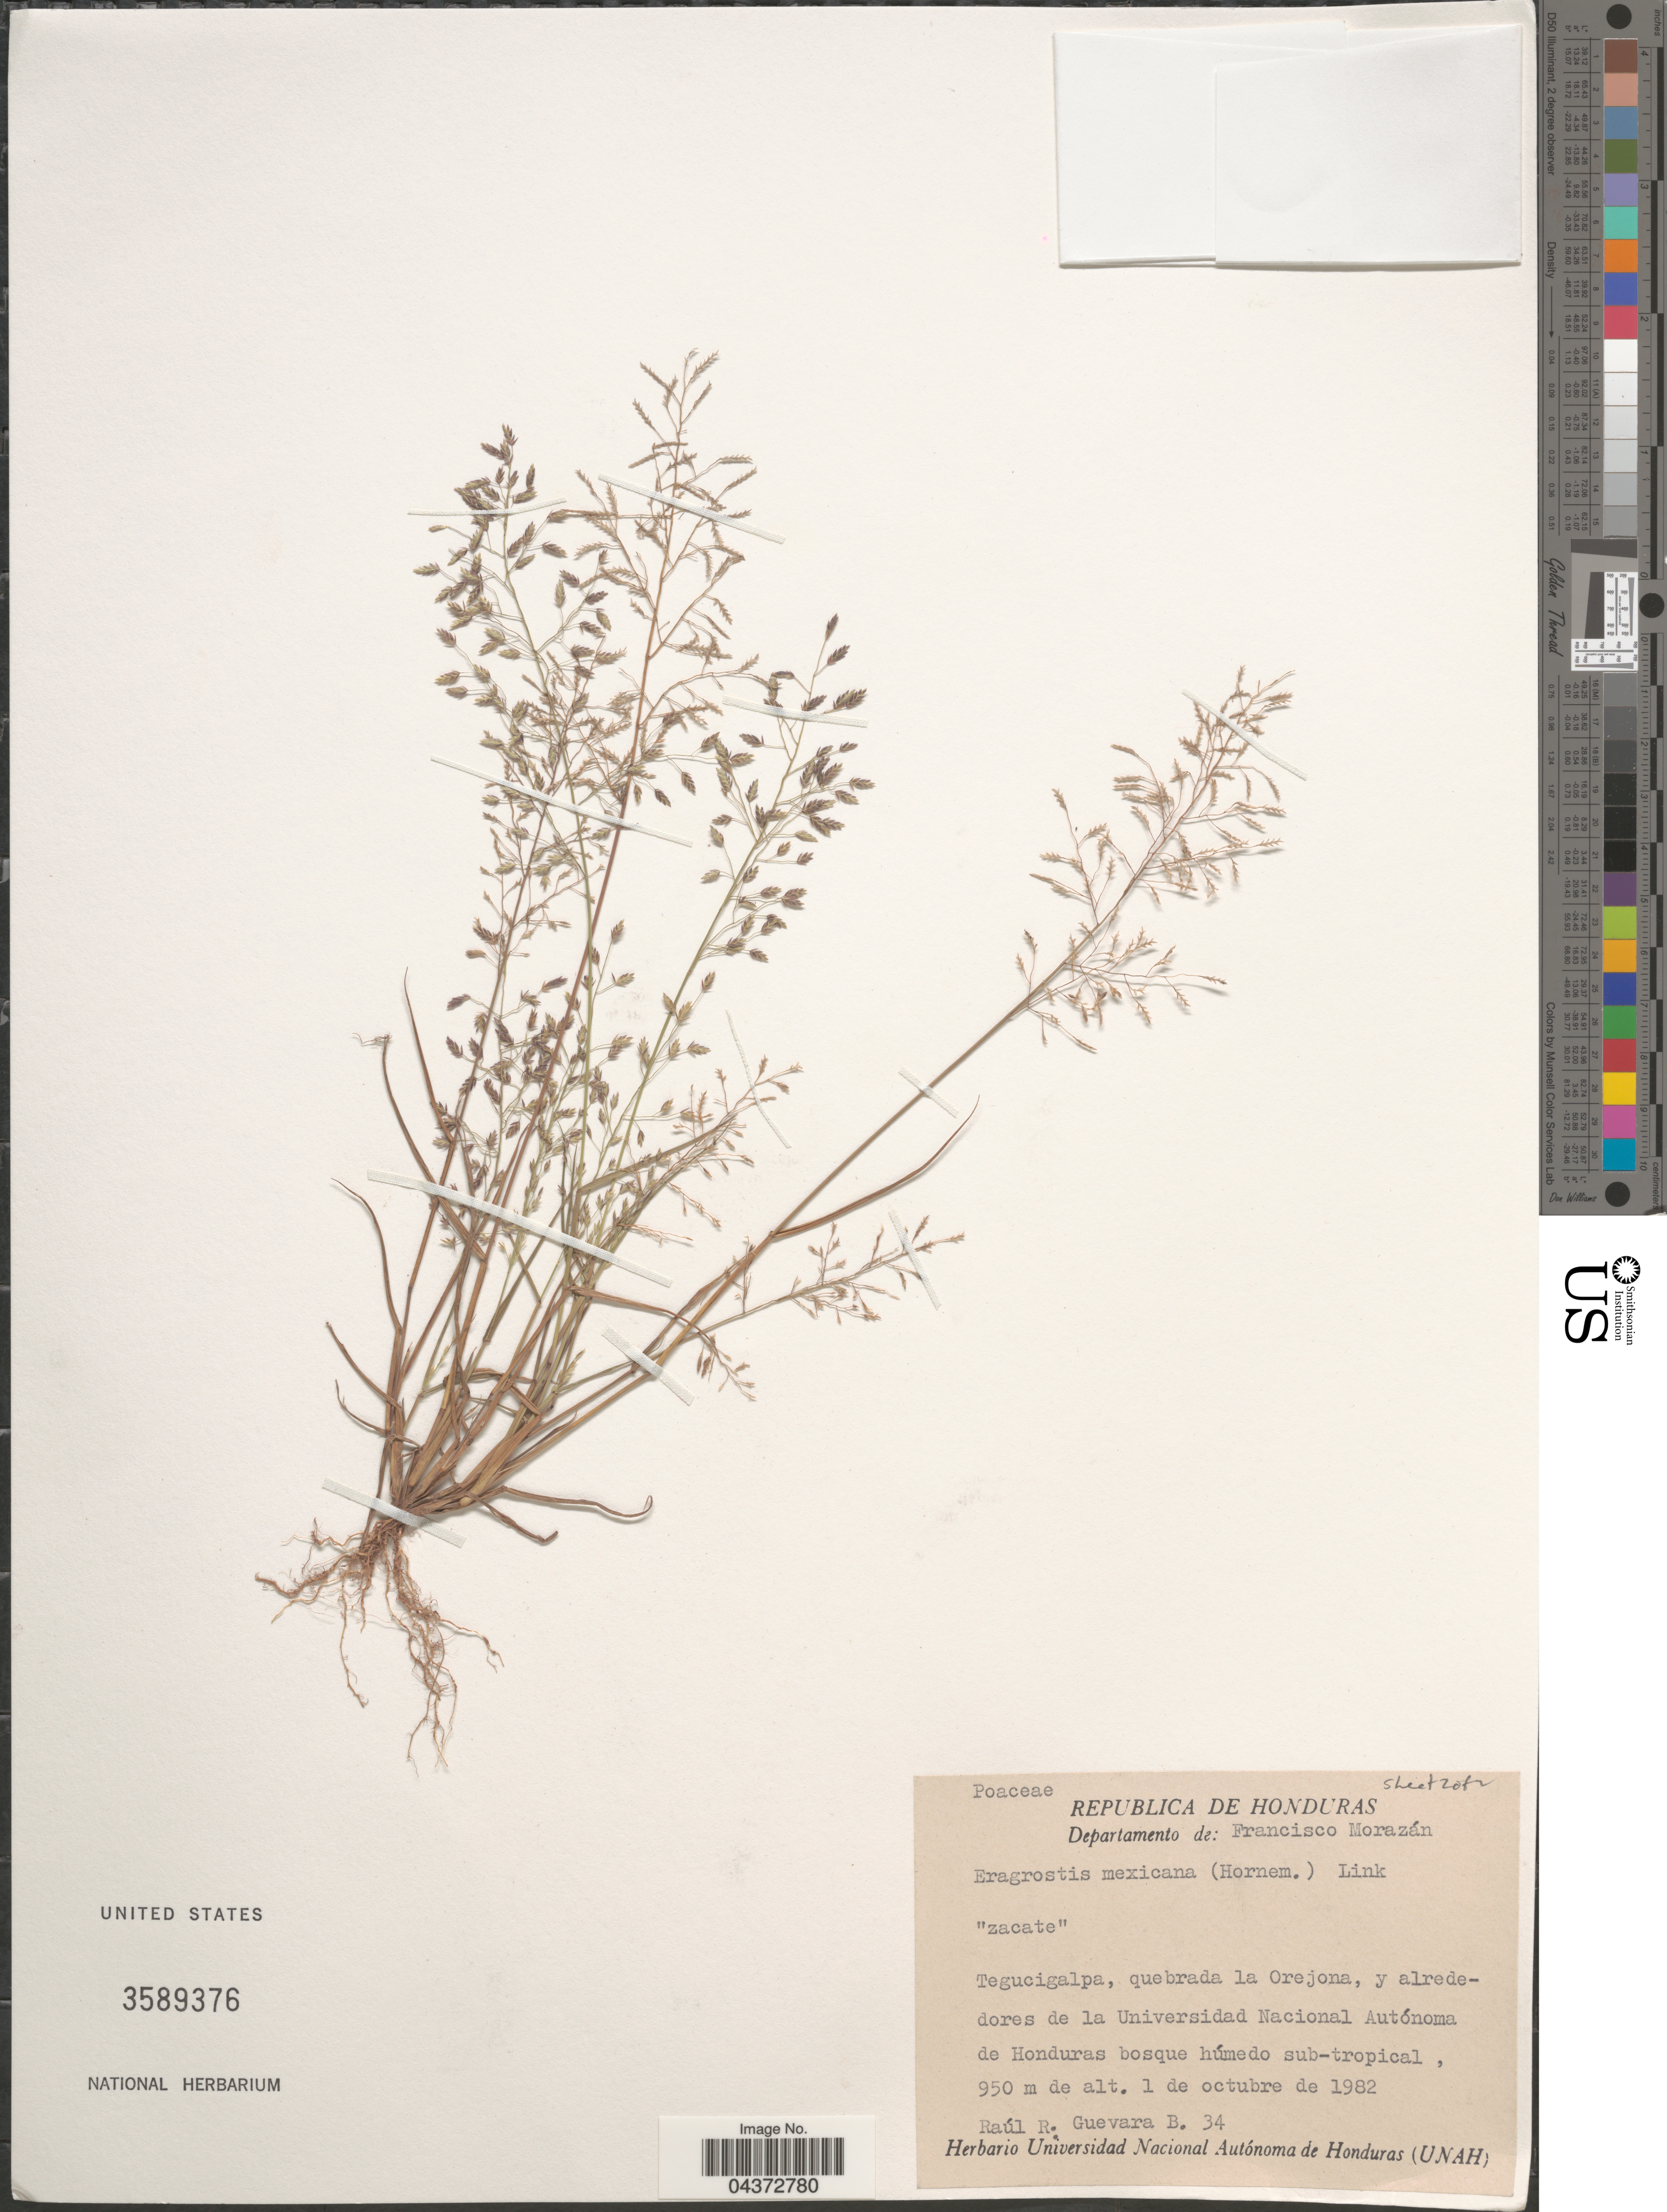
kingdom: Plantae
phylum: Tracheophyta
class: Liliopsida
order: Poales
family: Poaceae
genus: Eragrostis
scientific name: Eragrostis mexicana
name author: (Hornem.) Link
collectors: R. Guevara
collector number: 34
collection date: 1982-10-01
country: Honduras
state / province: Fco. Morazán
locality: Republica de Honduras. Departamento de: Francisco Morazán. Tegucigalpa, quebrada la Orejona, y alrededores de la Universidad Nacional Autónoma de Honduras bosque húmedo sub-tropical.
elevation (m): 950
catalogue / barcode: US 3589376